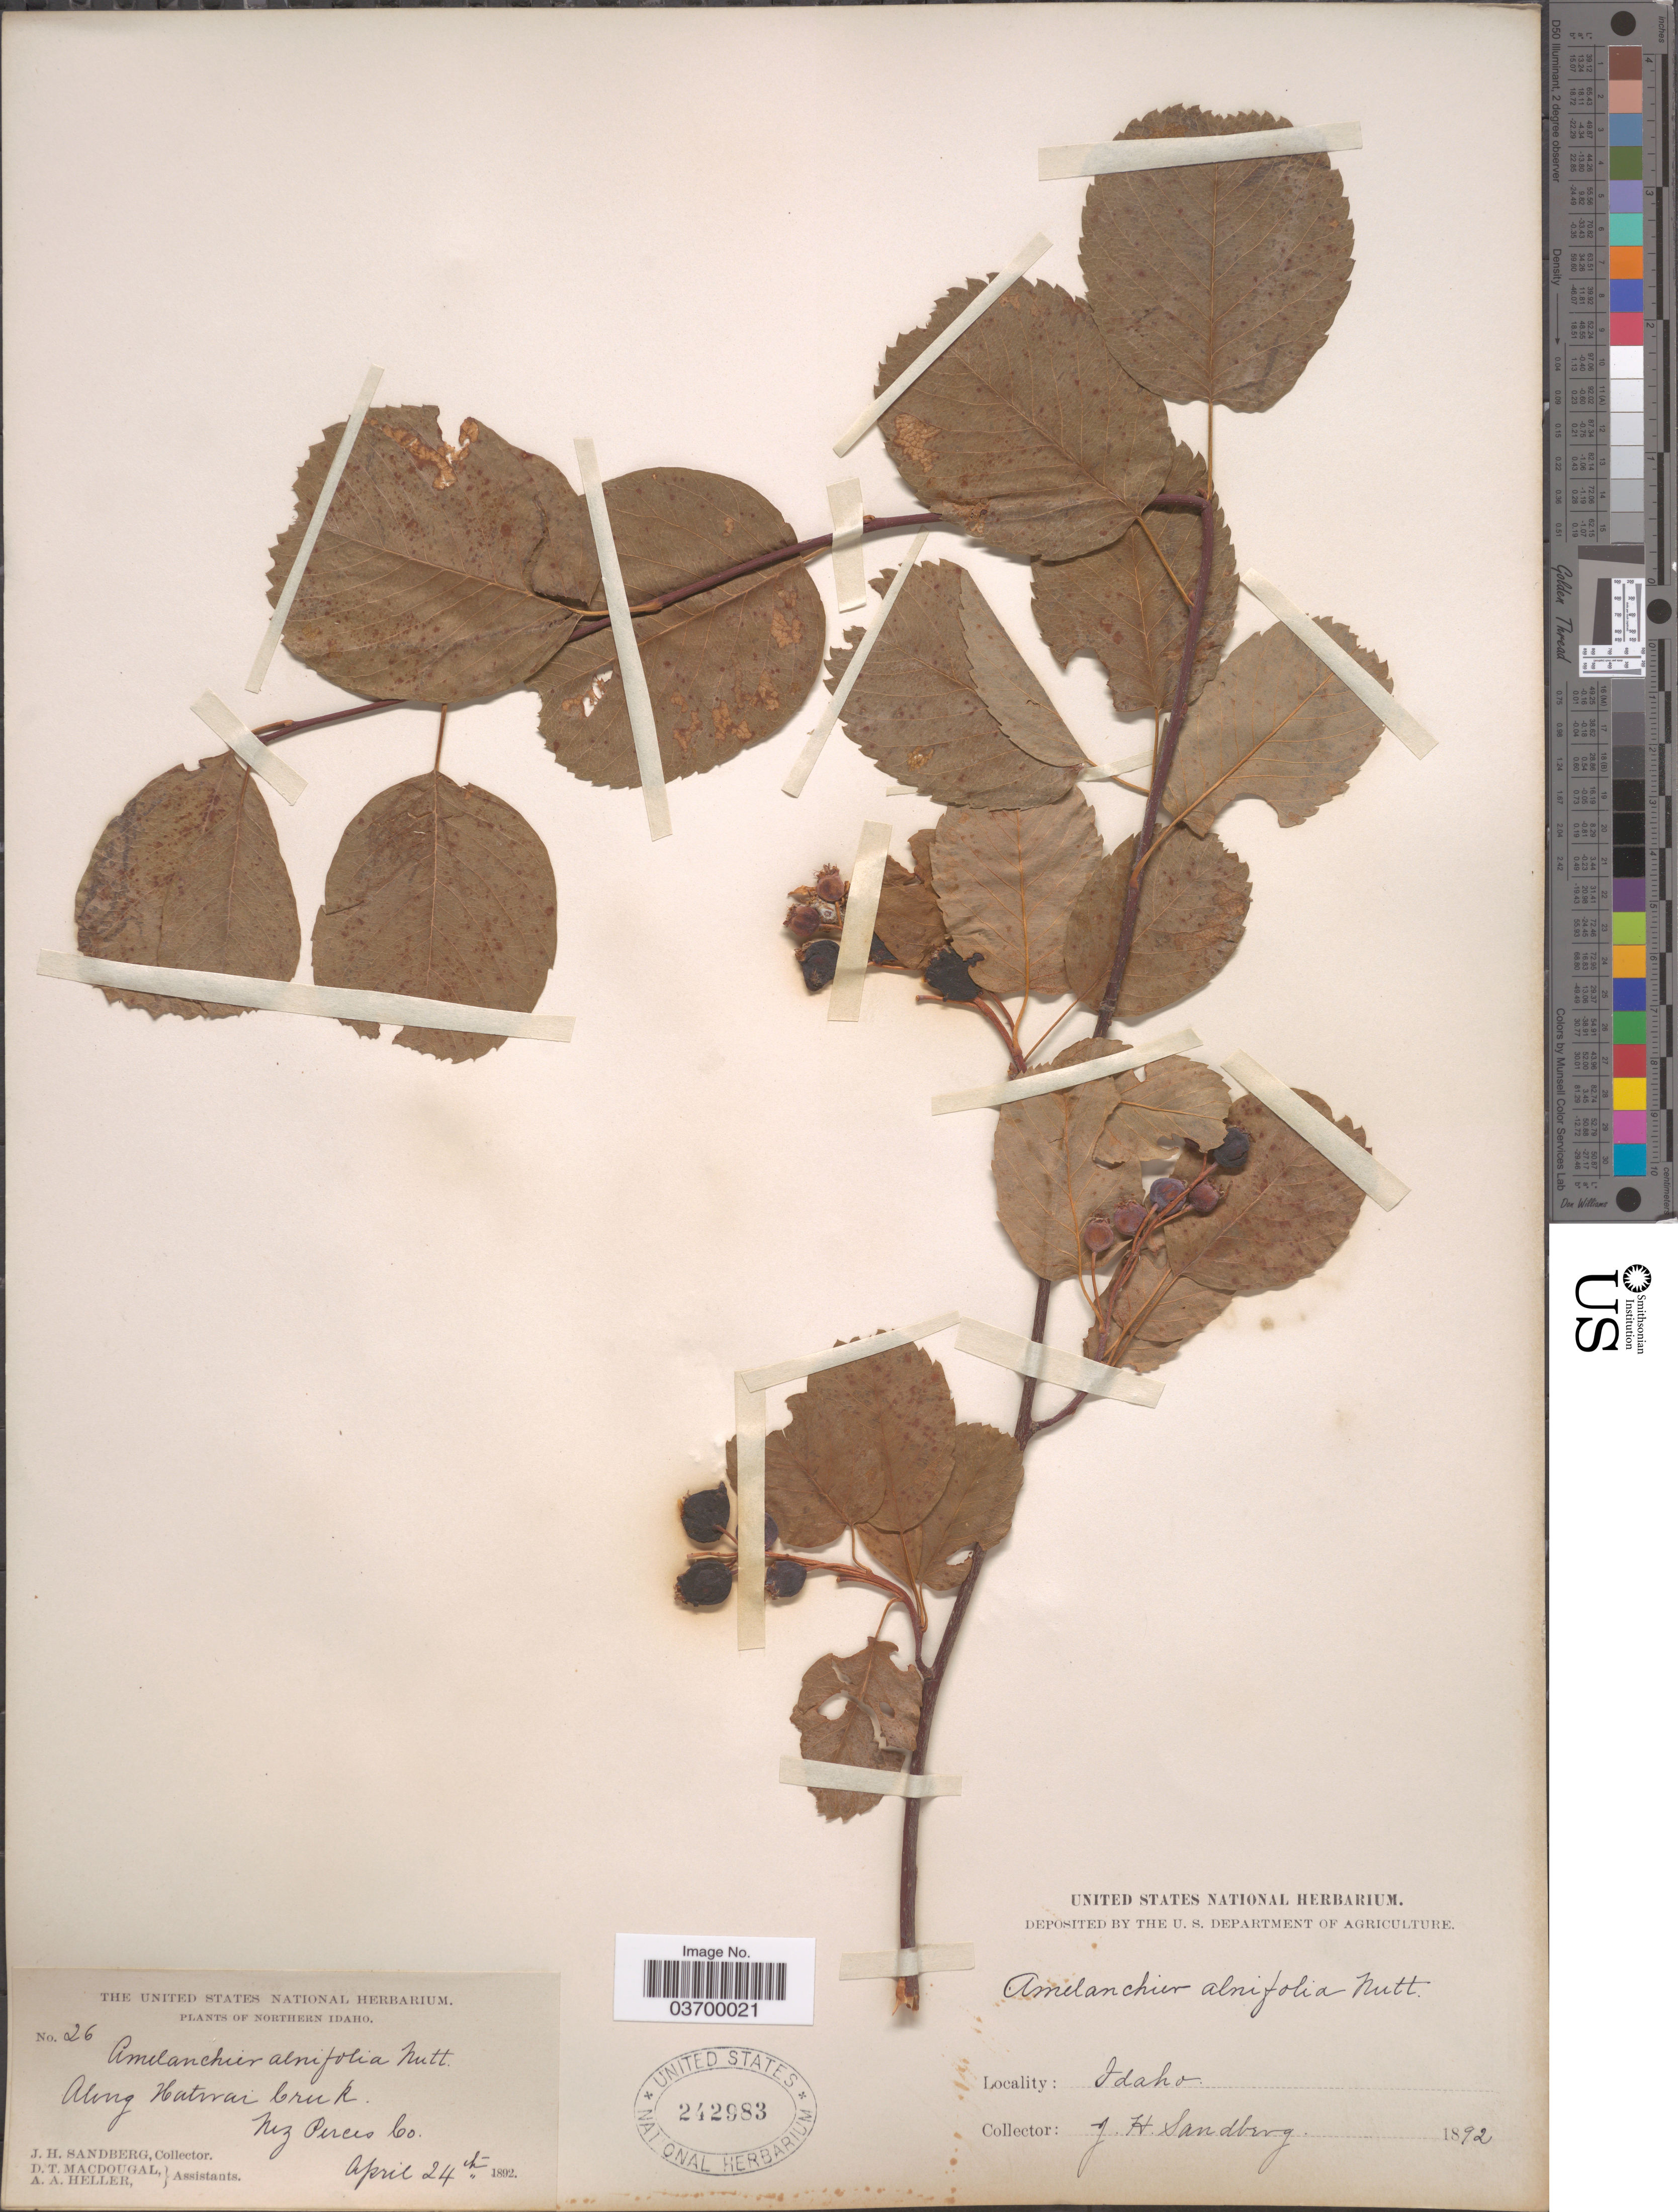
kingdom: Plantae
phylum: Tracheophyta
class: Magnoliopsida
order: Rosales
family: Rosaceae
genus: Amelanchier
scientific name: Amelanchier alnifolia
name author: (Nutt.) Nutt. ex M. Roem.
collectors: J. H. Sandberg, D. T. MacDougal & A. A. Heller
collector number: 26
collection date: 1892-04-24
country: United States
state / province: Idaho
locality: Northern Idaho. Along Hatwai Creek. Nez Perces Co.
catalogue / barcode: US 242983